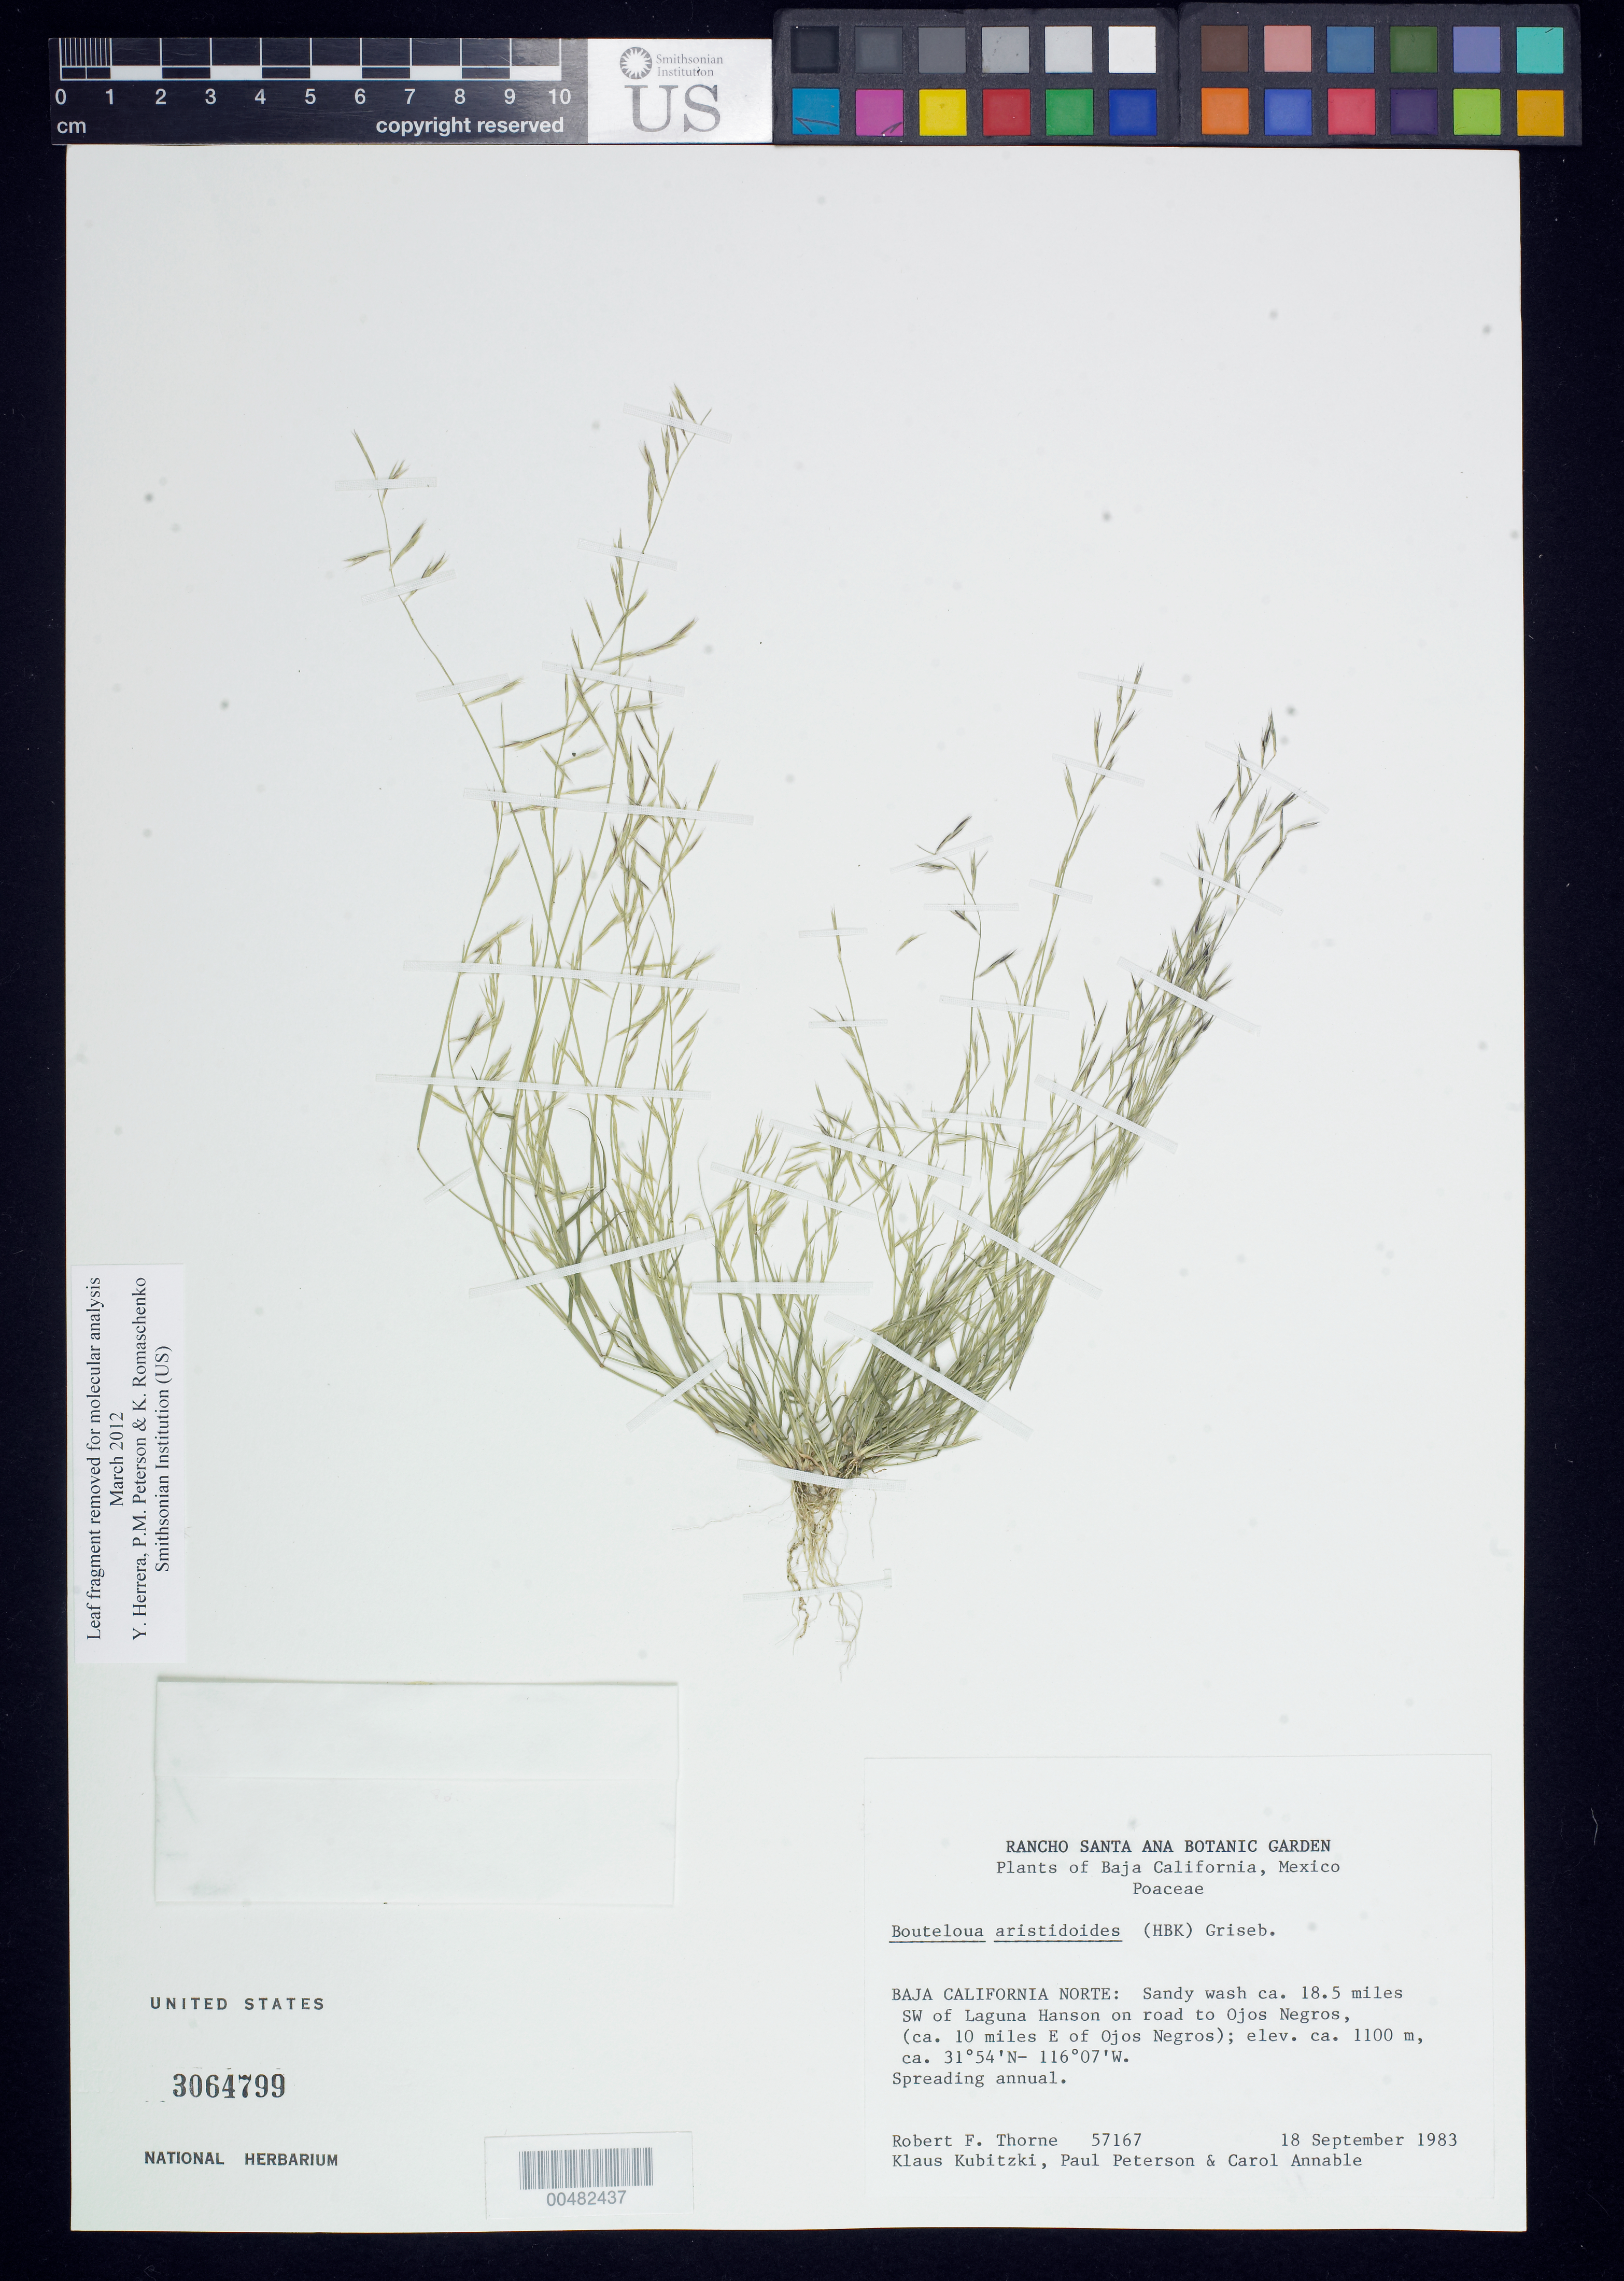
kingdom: Plantae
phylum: Tracheophyta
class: Liliopsida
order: Poales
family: Poaceae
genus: Bouteloua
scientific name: Bouteloua aristidoides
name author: (Kunth) Griseb.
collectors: R. F. Thorne, K. Kubitzki, P. M. Peterson & C. R. Annable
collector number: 57167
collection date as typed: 18 Sep 1983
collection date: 1983-09-18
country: Mexico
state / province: Baja California Norte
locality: Sandy wash ca 18.5 mi SW of Laguna Hanson on rd to Ojos Negros, (ca 10 mi E of Ojos Negros)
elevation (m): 1100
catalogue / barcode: US 3064799